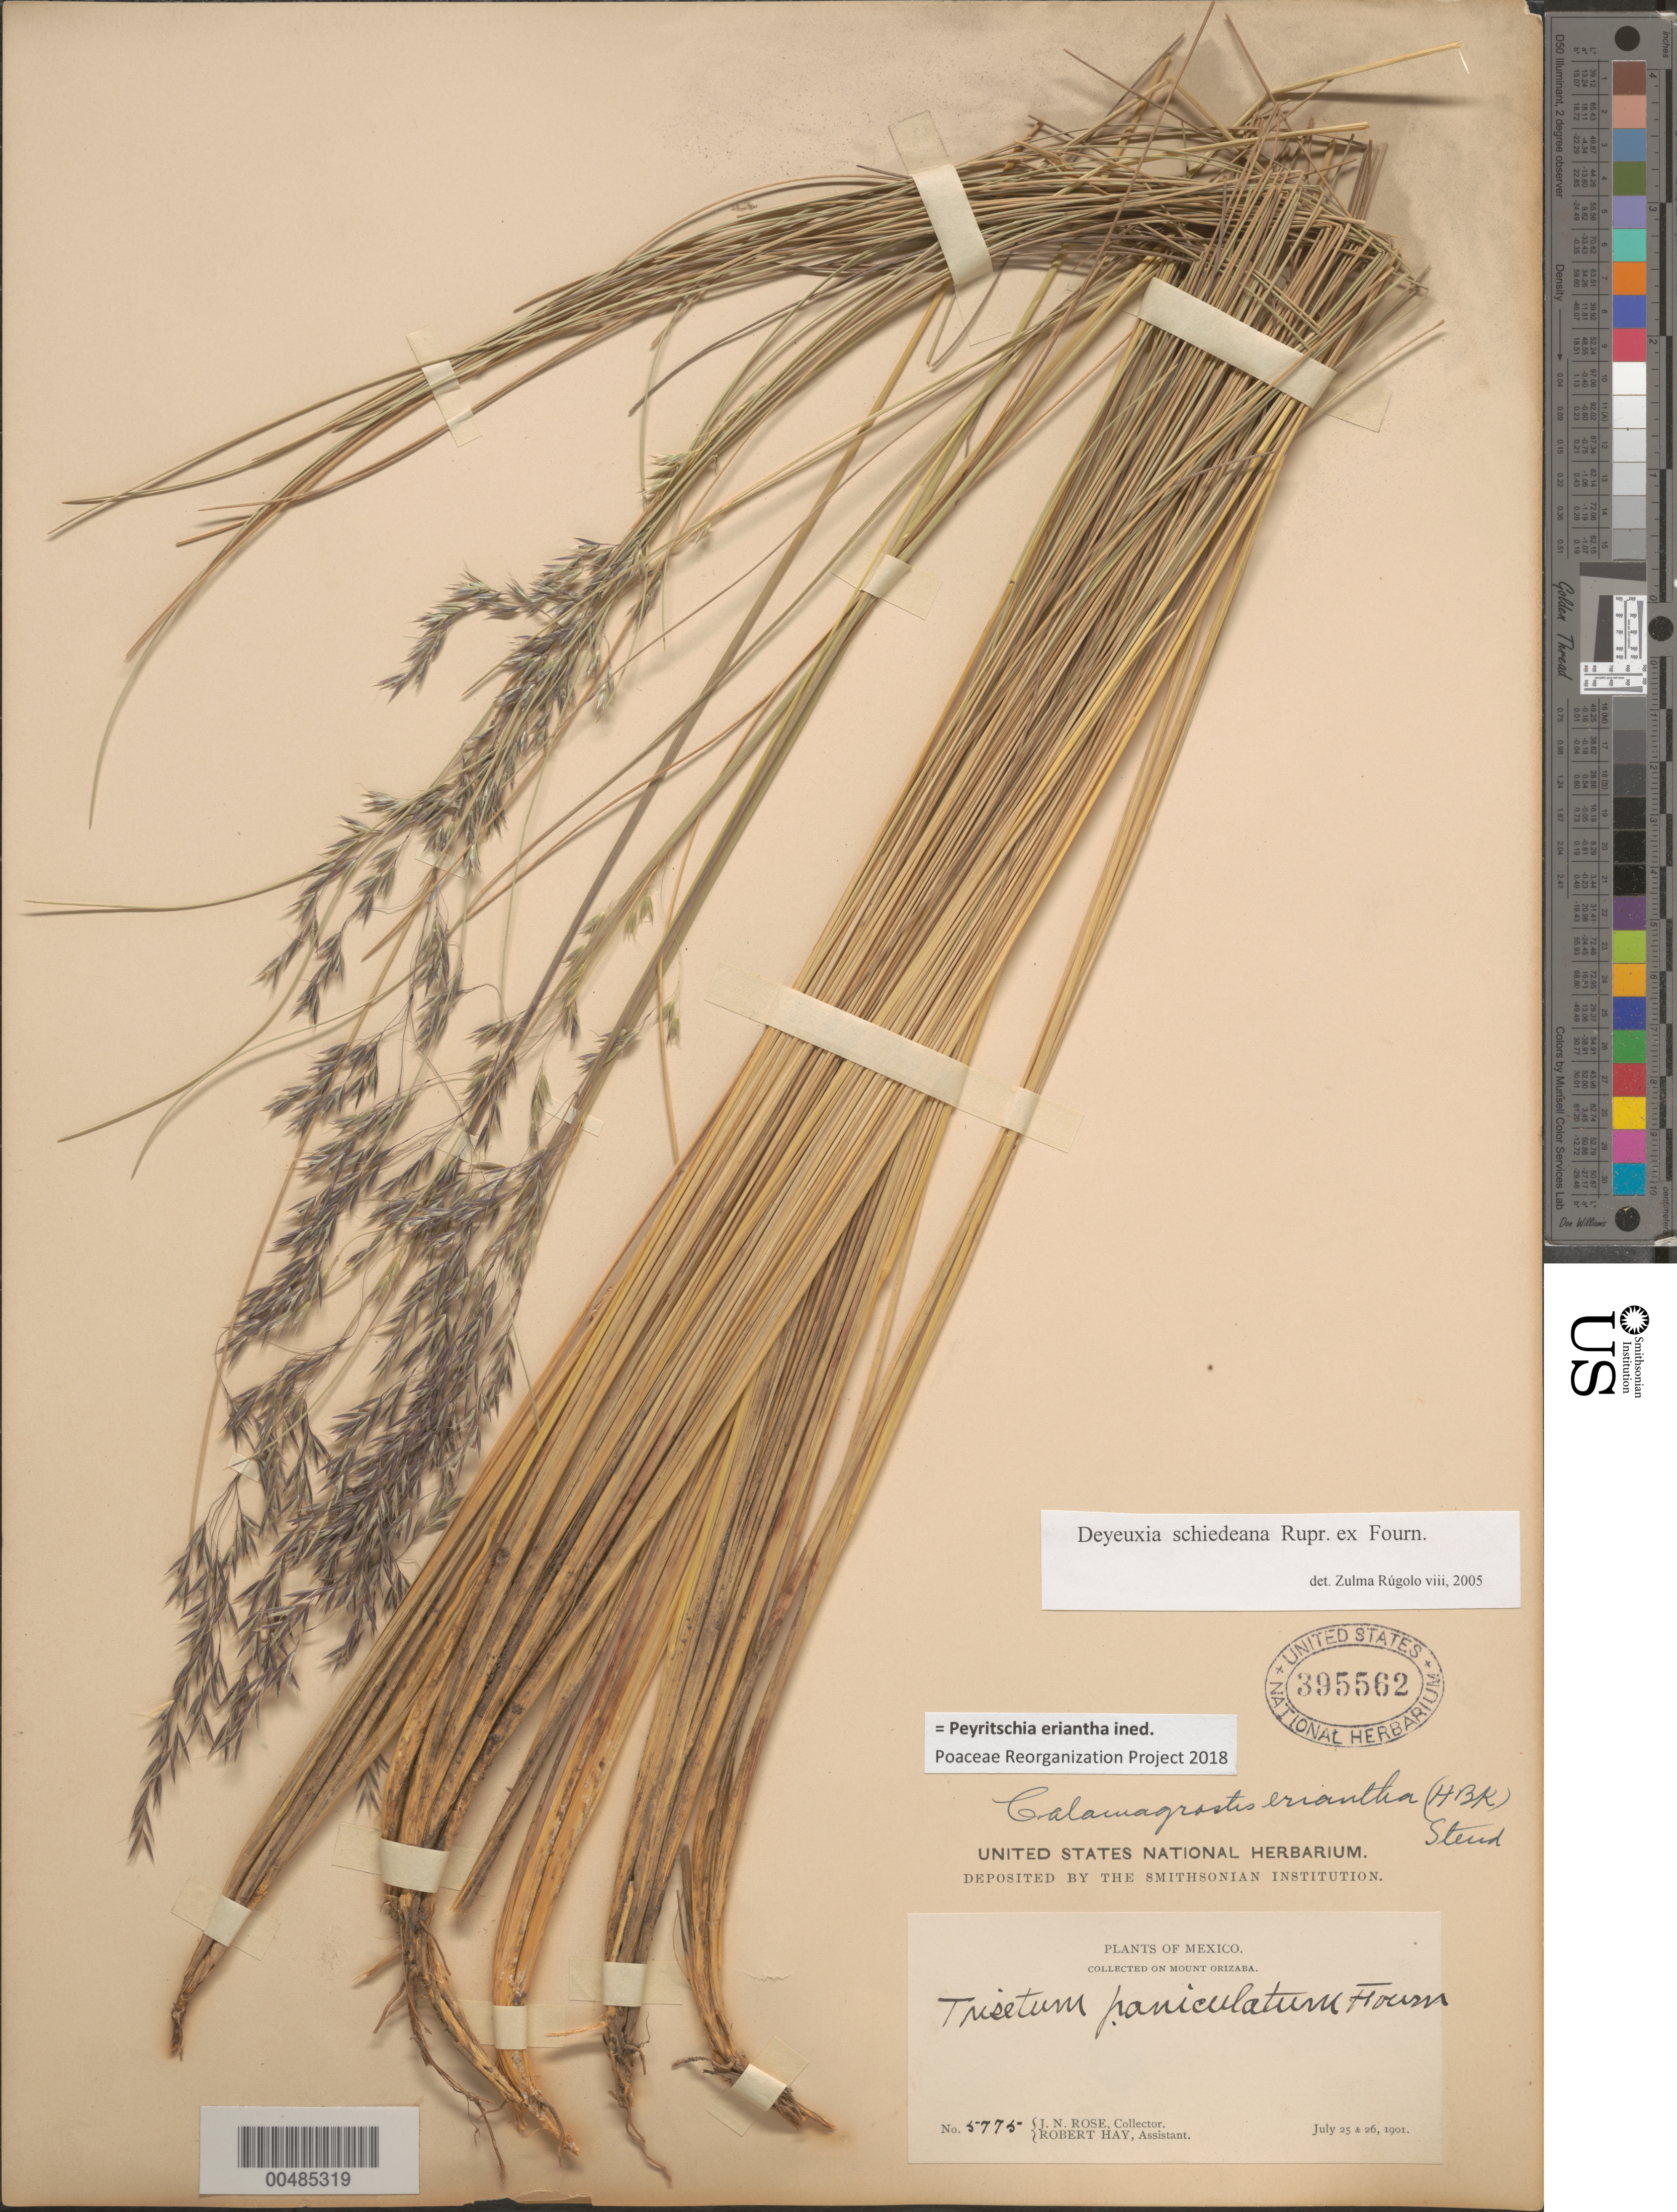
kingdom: Plantae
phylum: Tracheophyta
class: Liliopsida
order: Poales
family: Poaceae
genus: Peyritschia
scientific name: Peyritschia eriantha ined.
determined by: Poaceae Reorganization Project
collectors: J. N. Rose et al.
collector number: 5775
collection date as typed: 25 Jul 1901 to 26 Jul 1901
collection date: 1901-07-25/1901-07-26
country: Mexico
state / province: Veracruz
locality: Mount Orizaba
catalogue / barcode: US 395562